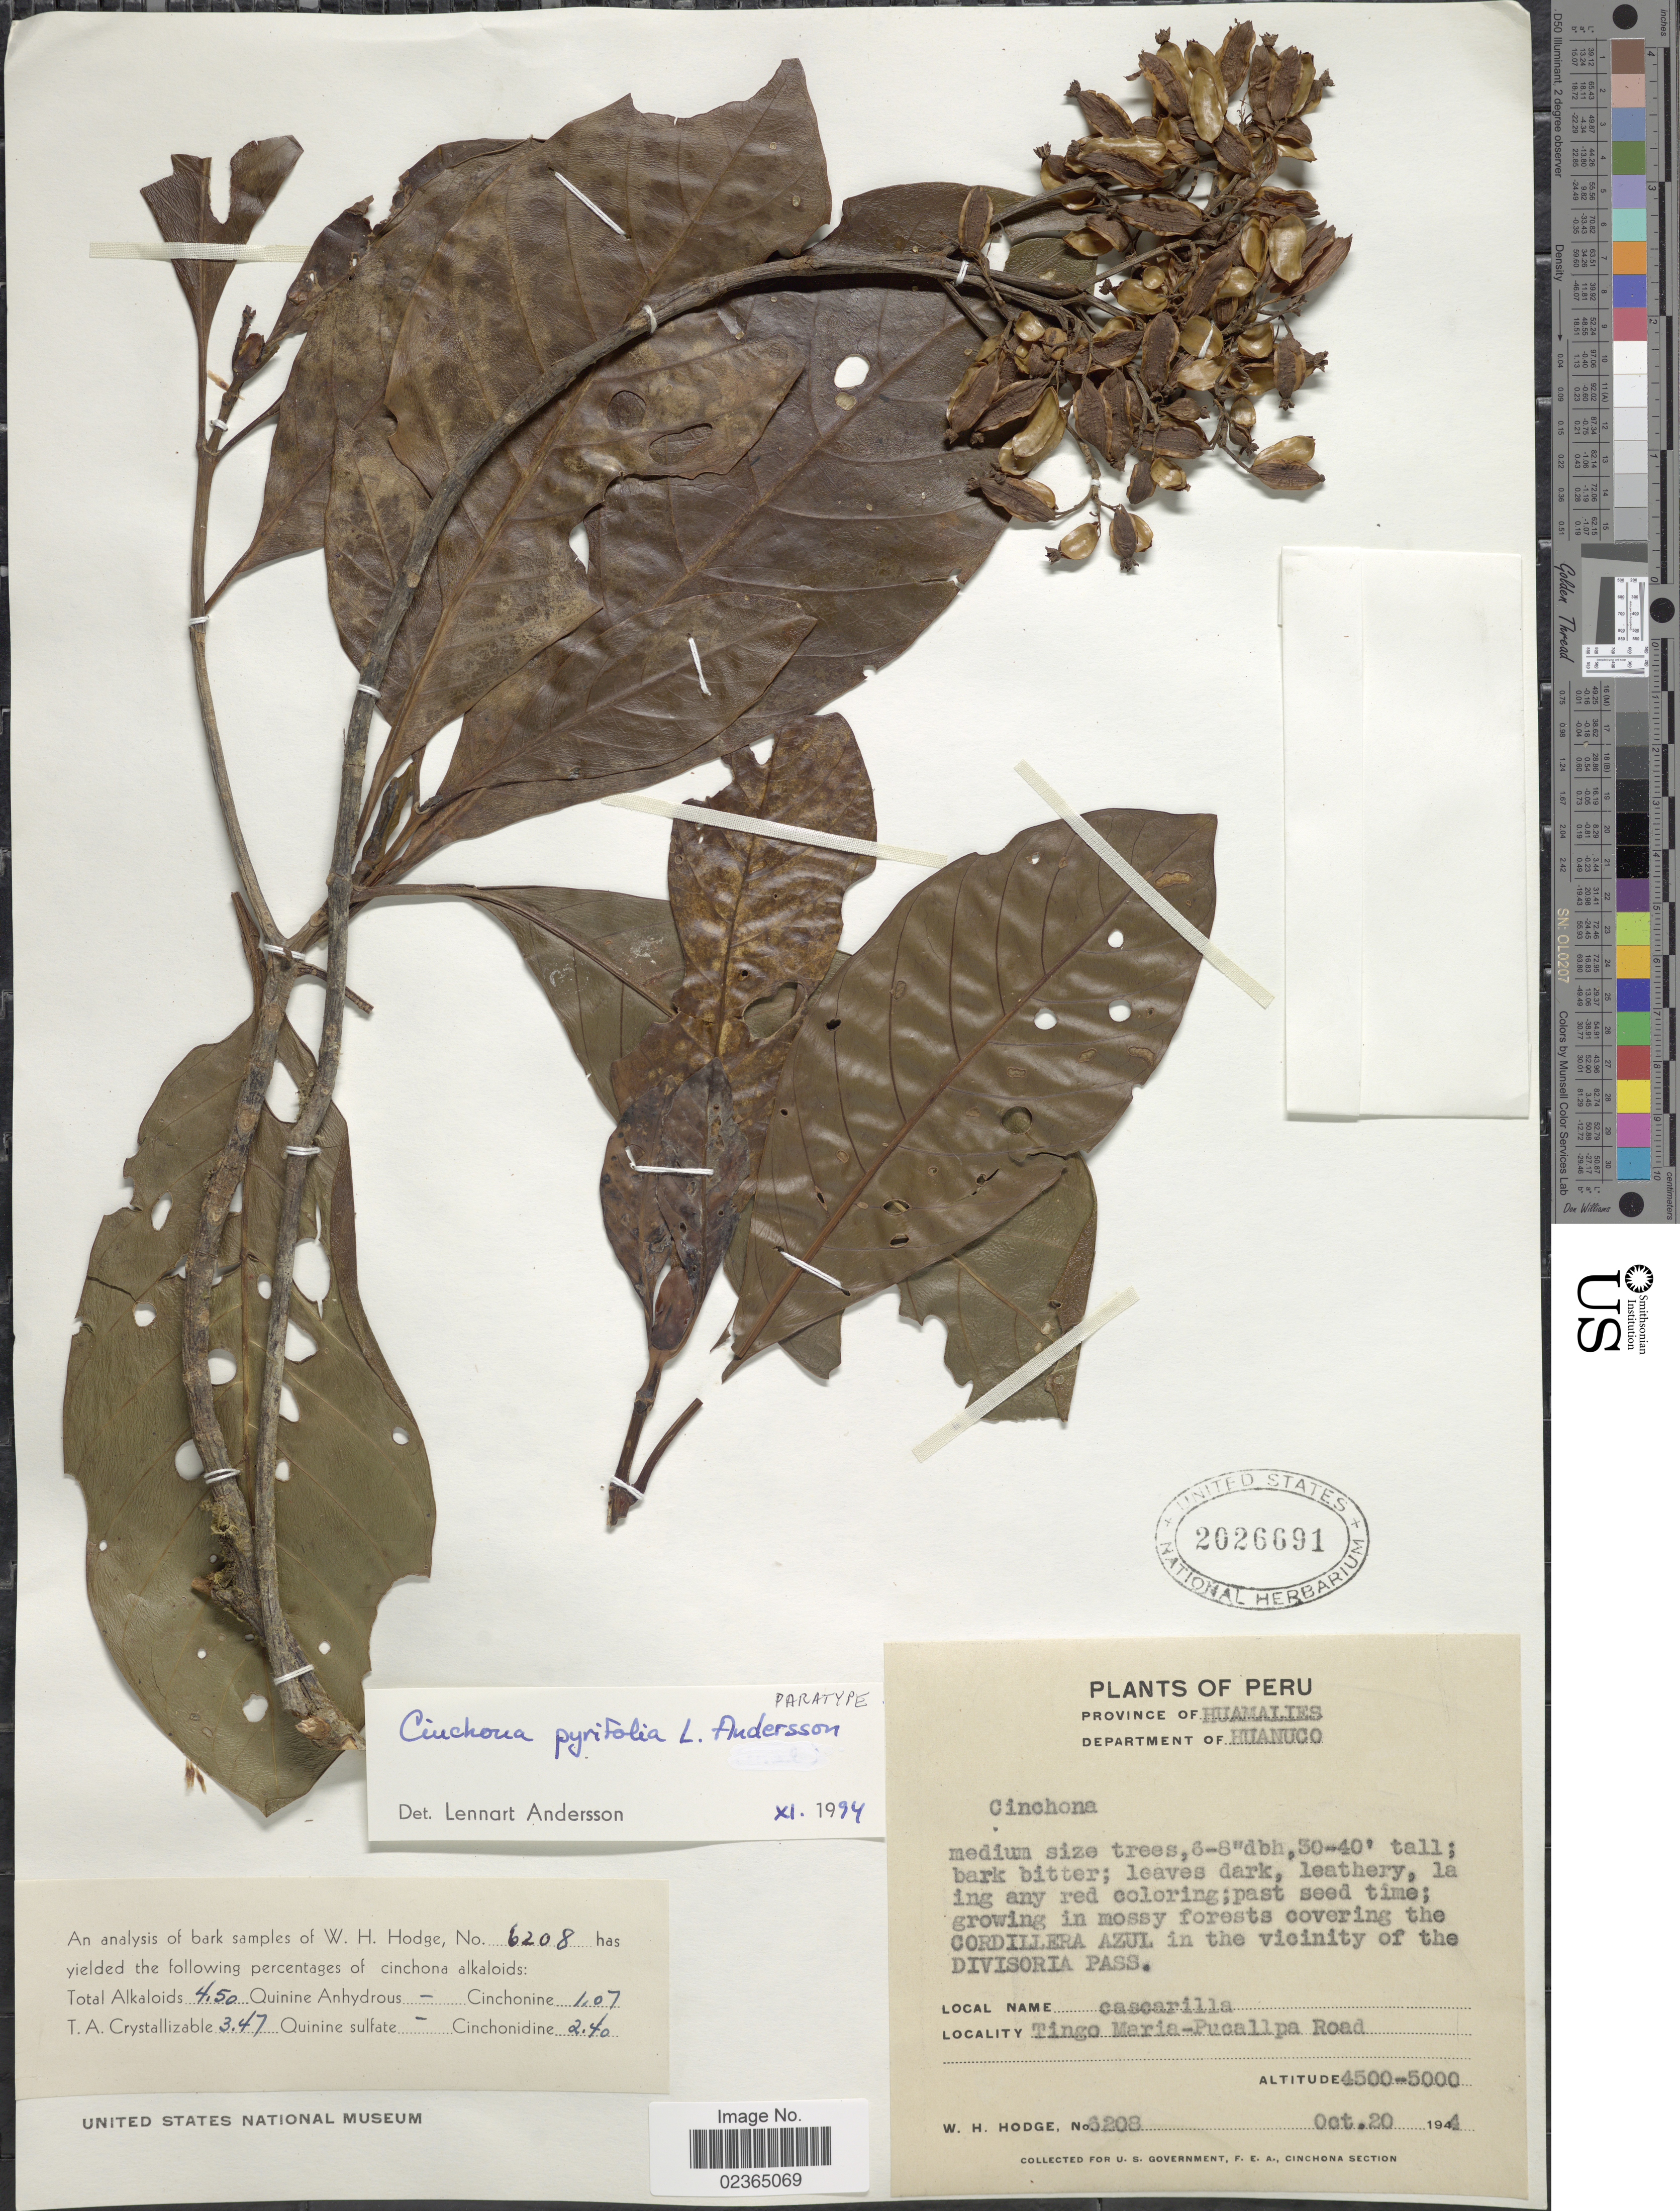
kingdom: Plantae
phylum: Tracheophyta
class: Magnoliopsida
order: Gentianales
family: Rubiaceae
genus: Cinchona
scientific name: Cinchona pyrifolia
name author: L. Andersson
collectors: W. Hodge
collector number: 6208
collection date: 1944-10-20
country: Peru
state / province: Huánuco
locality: Province of Huamalies. Cordillera Azul in the vicinity of the Divisoria Pass. Tingo Maria-Pucallpa Road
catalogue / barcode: US 2026691